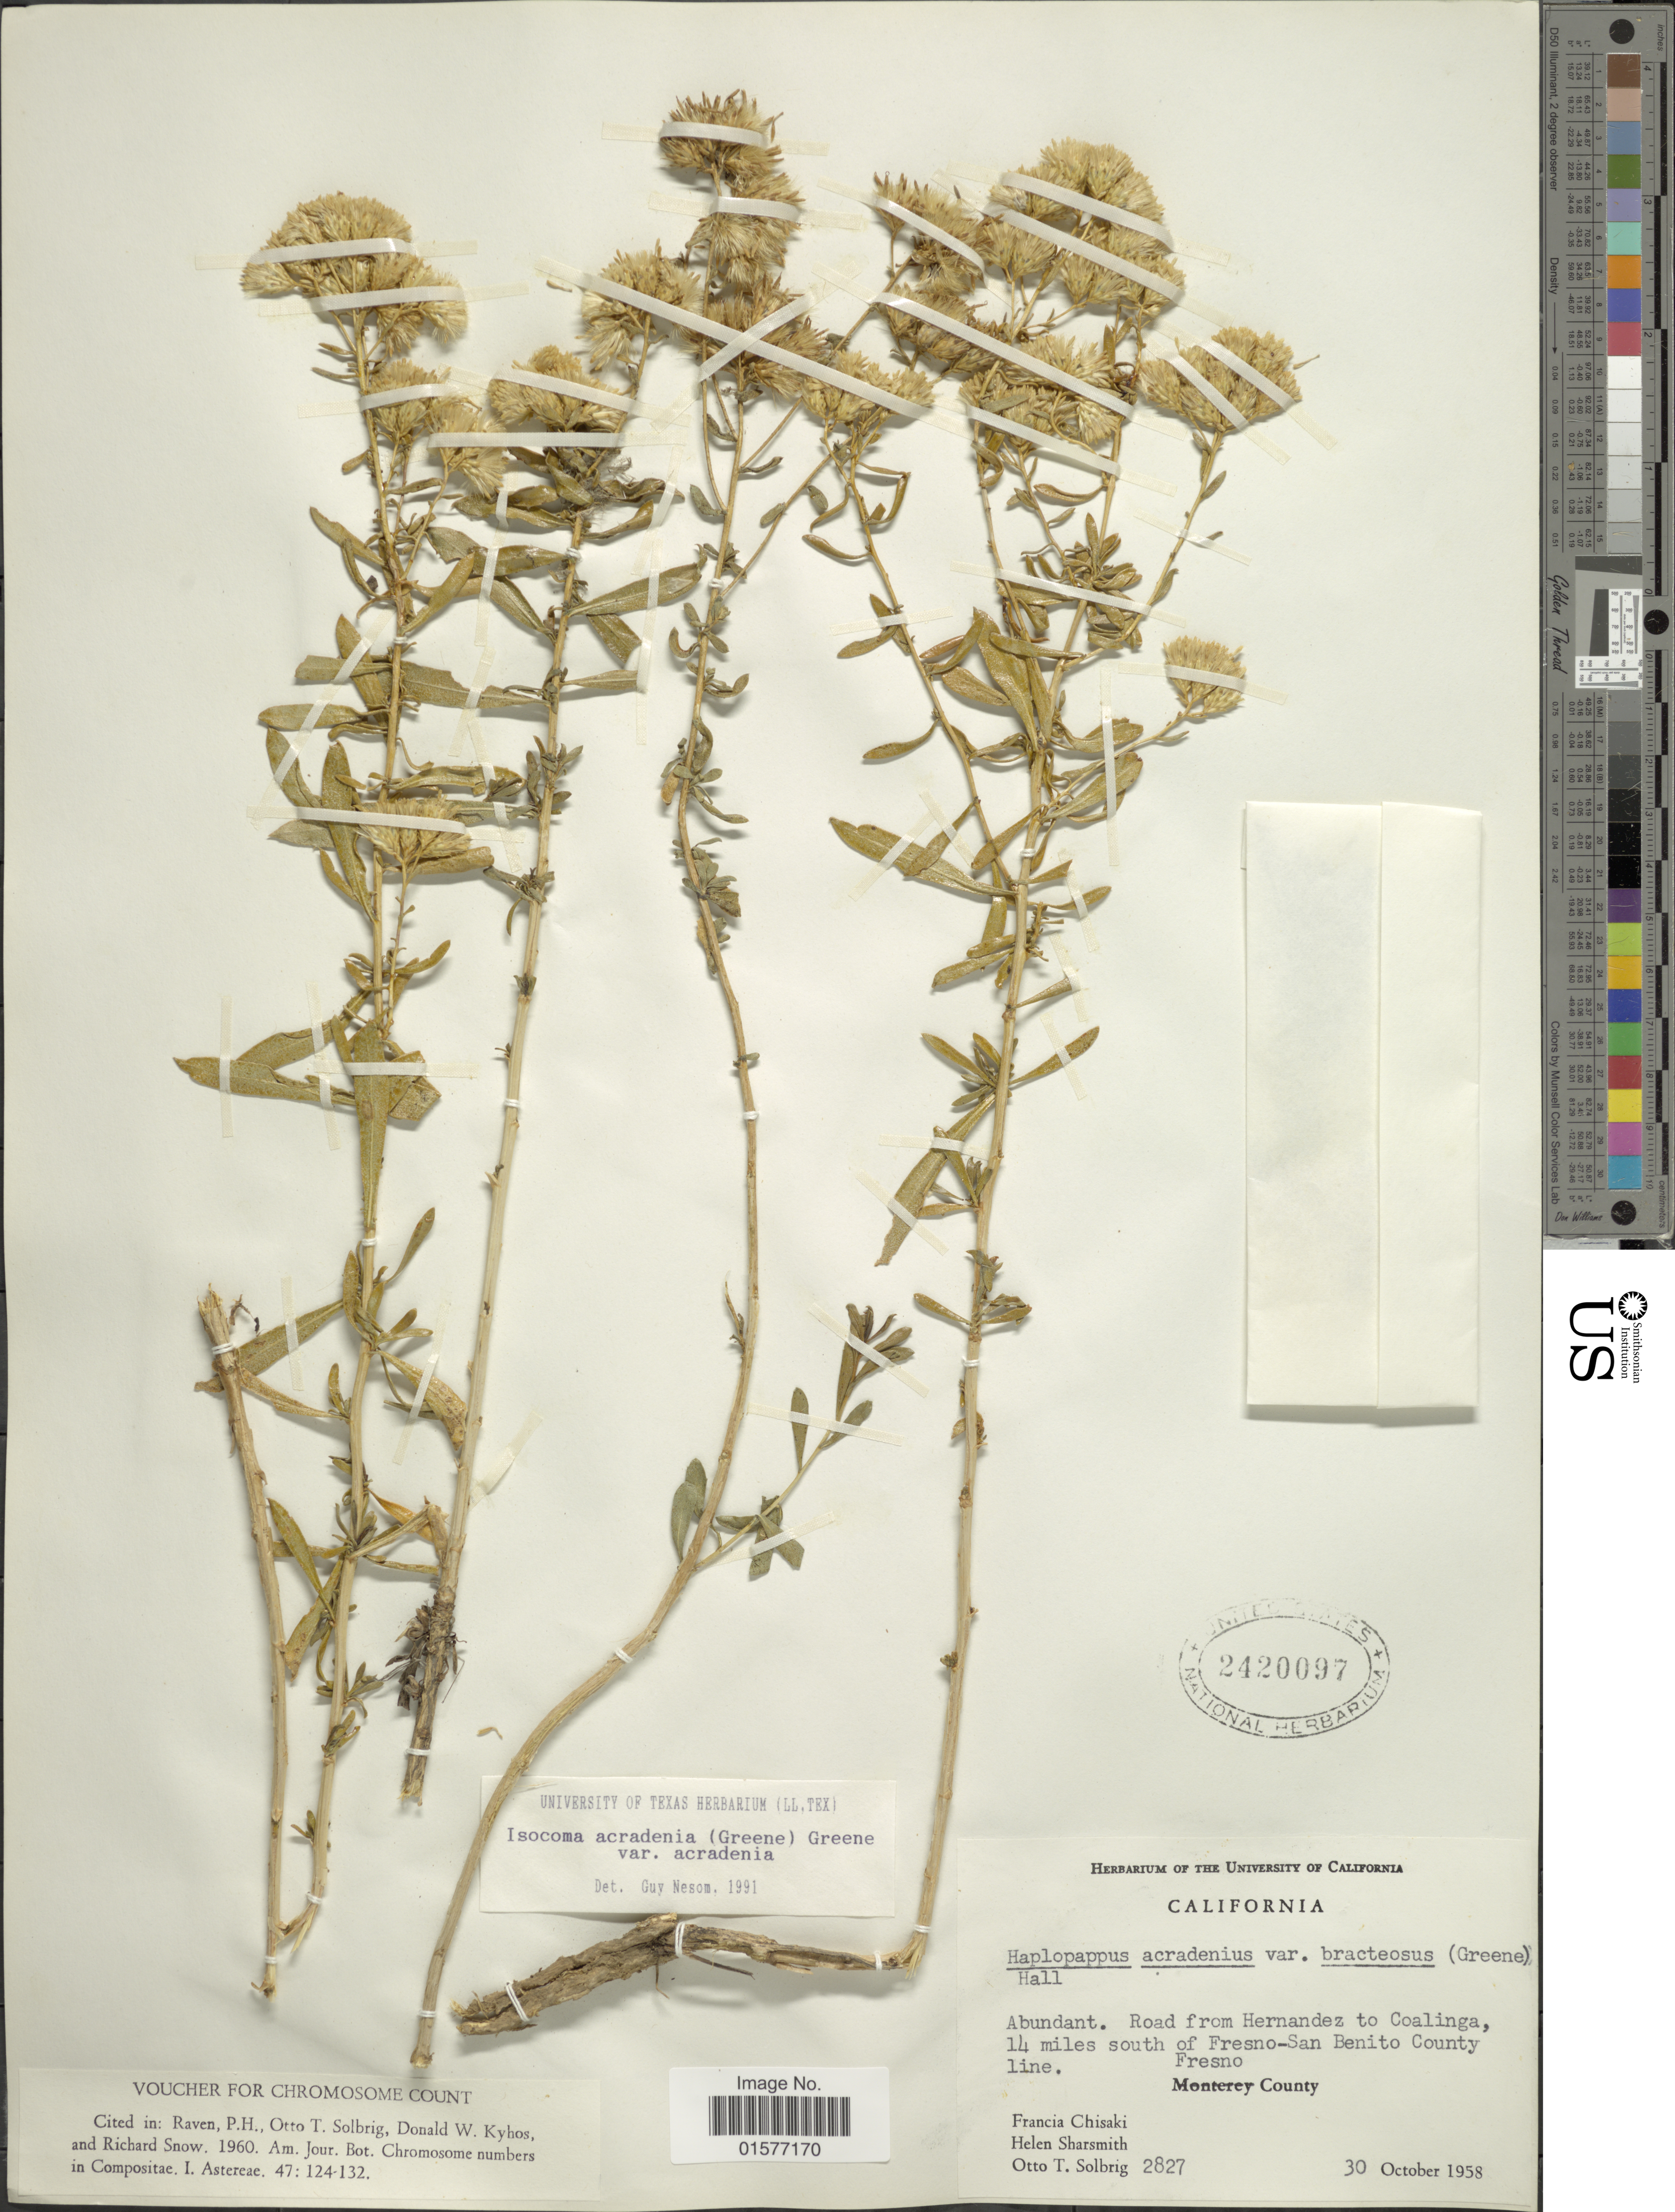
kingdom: Plantae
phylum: Tracheophyta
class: Magnoliopsida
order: Asterales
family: Asteraceae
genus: Isocoma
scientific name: Isocoma acradenia var. acradenia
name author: (Greene) Greene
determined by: Urbatsch, Lowell E., Curator (LSU), Louisiana State University (UNITED STATES)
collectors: F. Chisaki, H. Sharsmith & O. T. Solbrig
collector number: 2827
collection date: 1958-10-30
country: United States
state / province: California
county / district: Fresno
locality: Abundat, Road from Hernandez; to Coalinga, 14 miles south of Fresno-San Benito County, Fresno County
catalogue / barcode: US 2420097